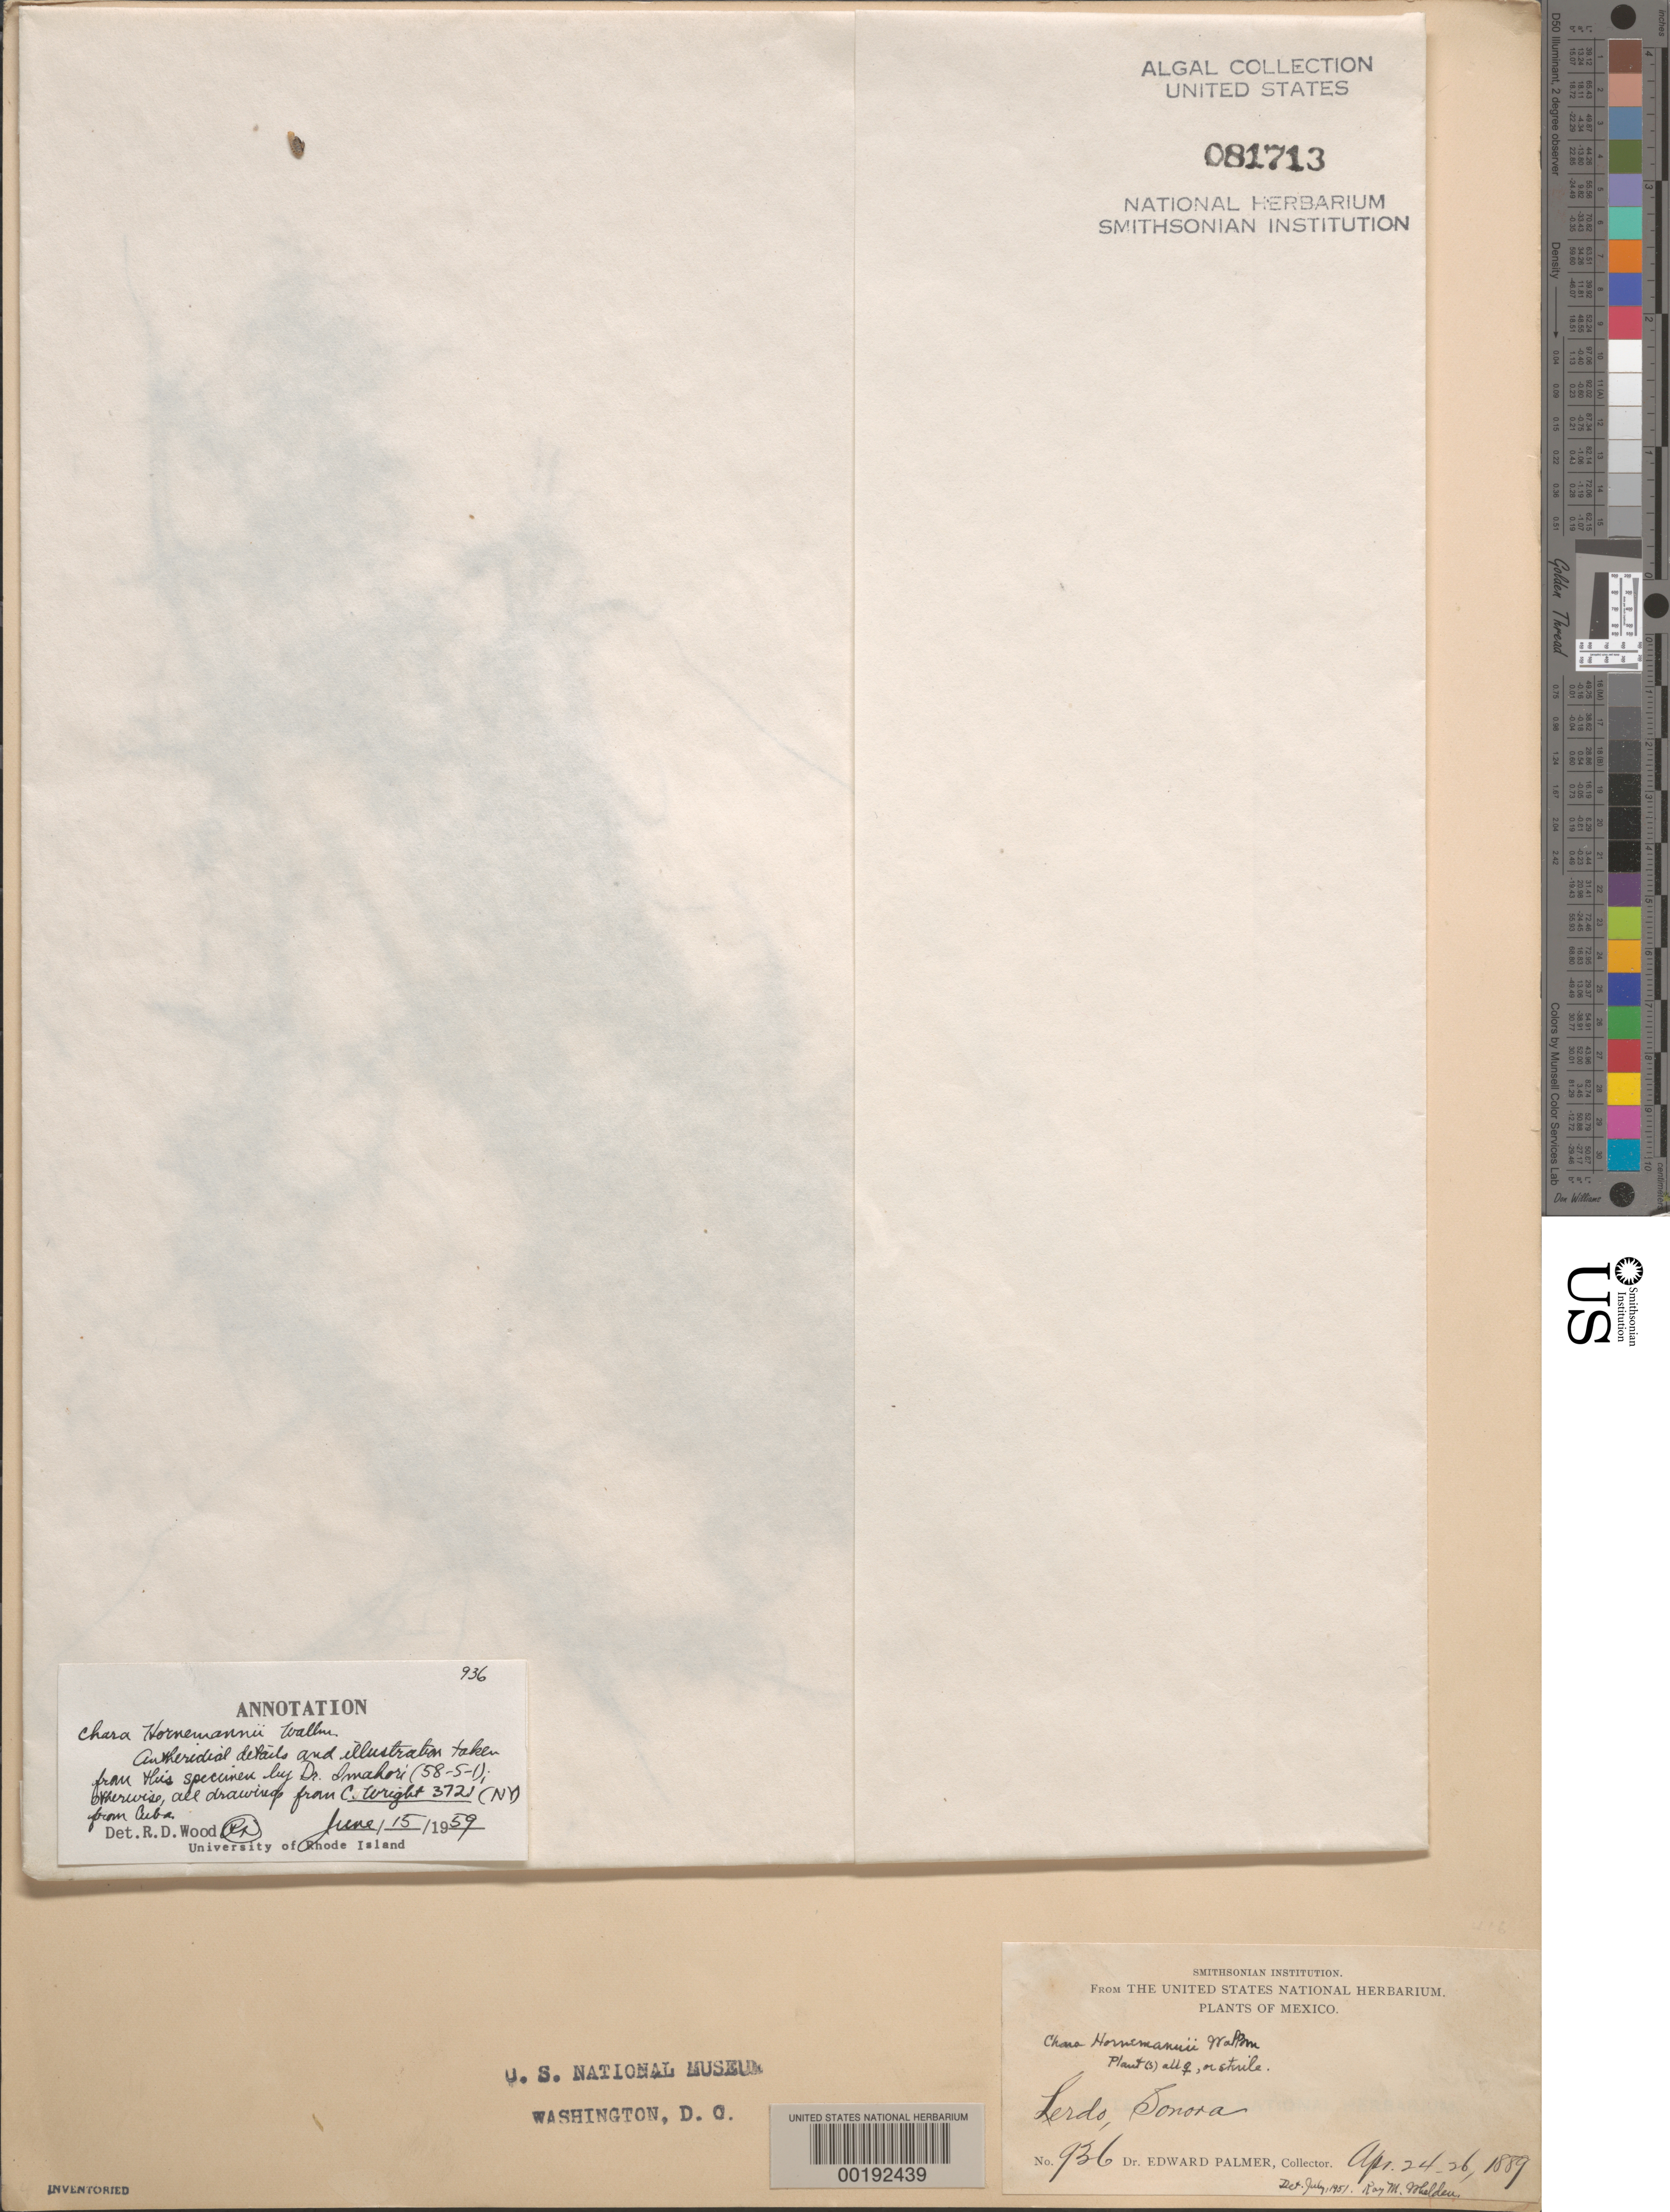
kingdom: Plantae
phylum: Charophyta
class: Charophyceae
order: Charales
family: Characeae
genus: Chara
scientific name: Chara hornemannii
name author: Wallman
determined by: Wood, R. D.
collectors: E. Palmer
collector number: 936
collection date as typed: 24 Apr 1889 TO 26 Apr 1889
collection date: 1889-04-24/1889-04-26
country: Mexico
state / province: Sonora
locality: Lerdo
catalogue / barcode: US 81713